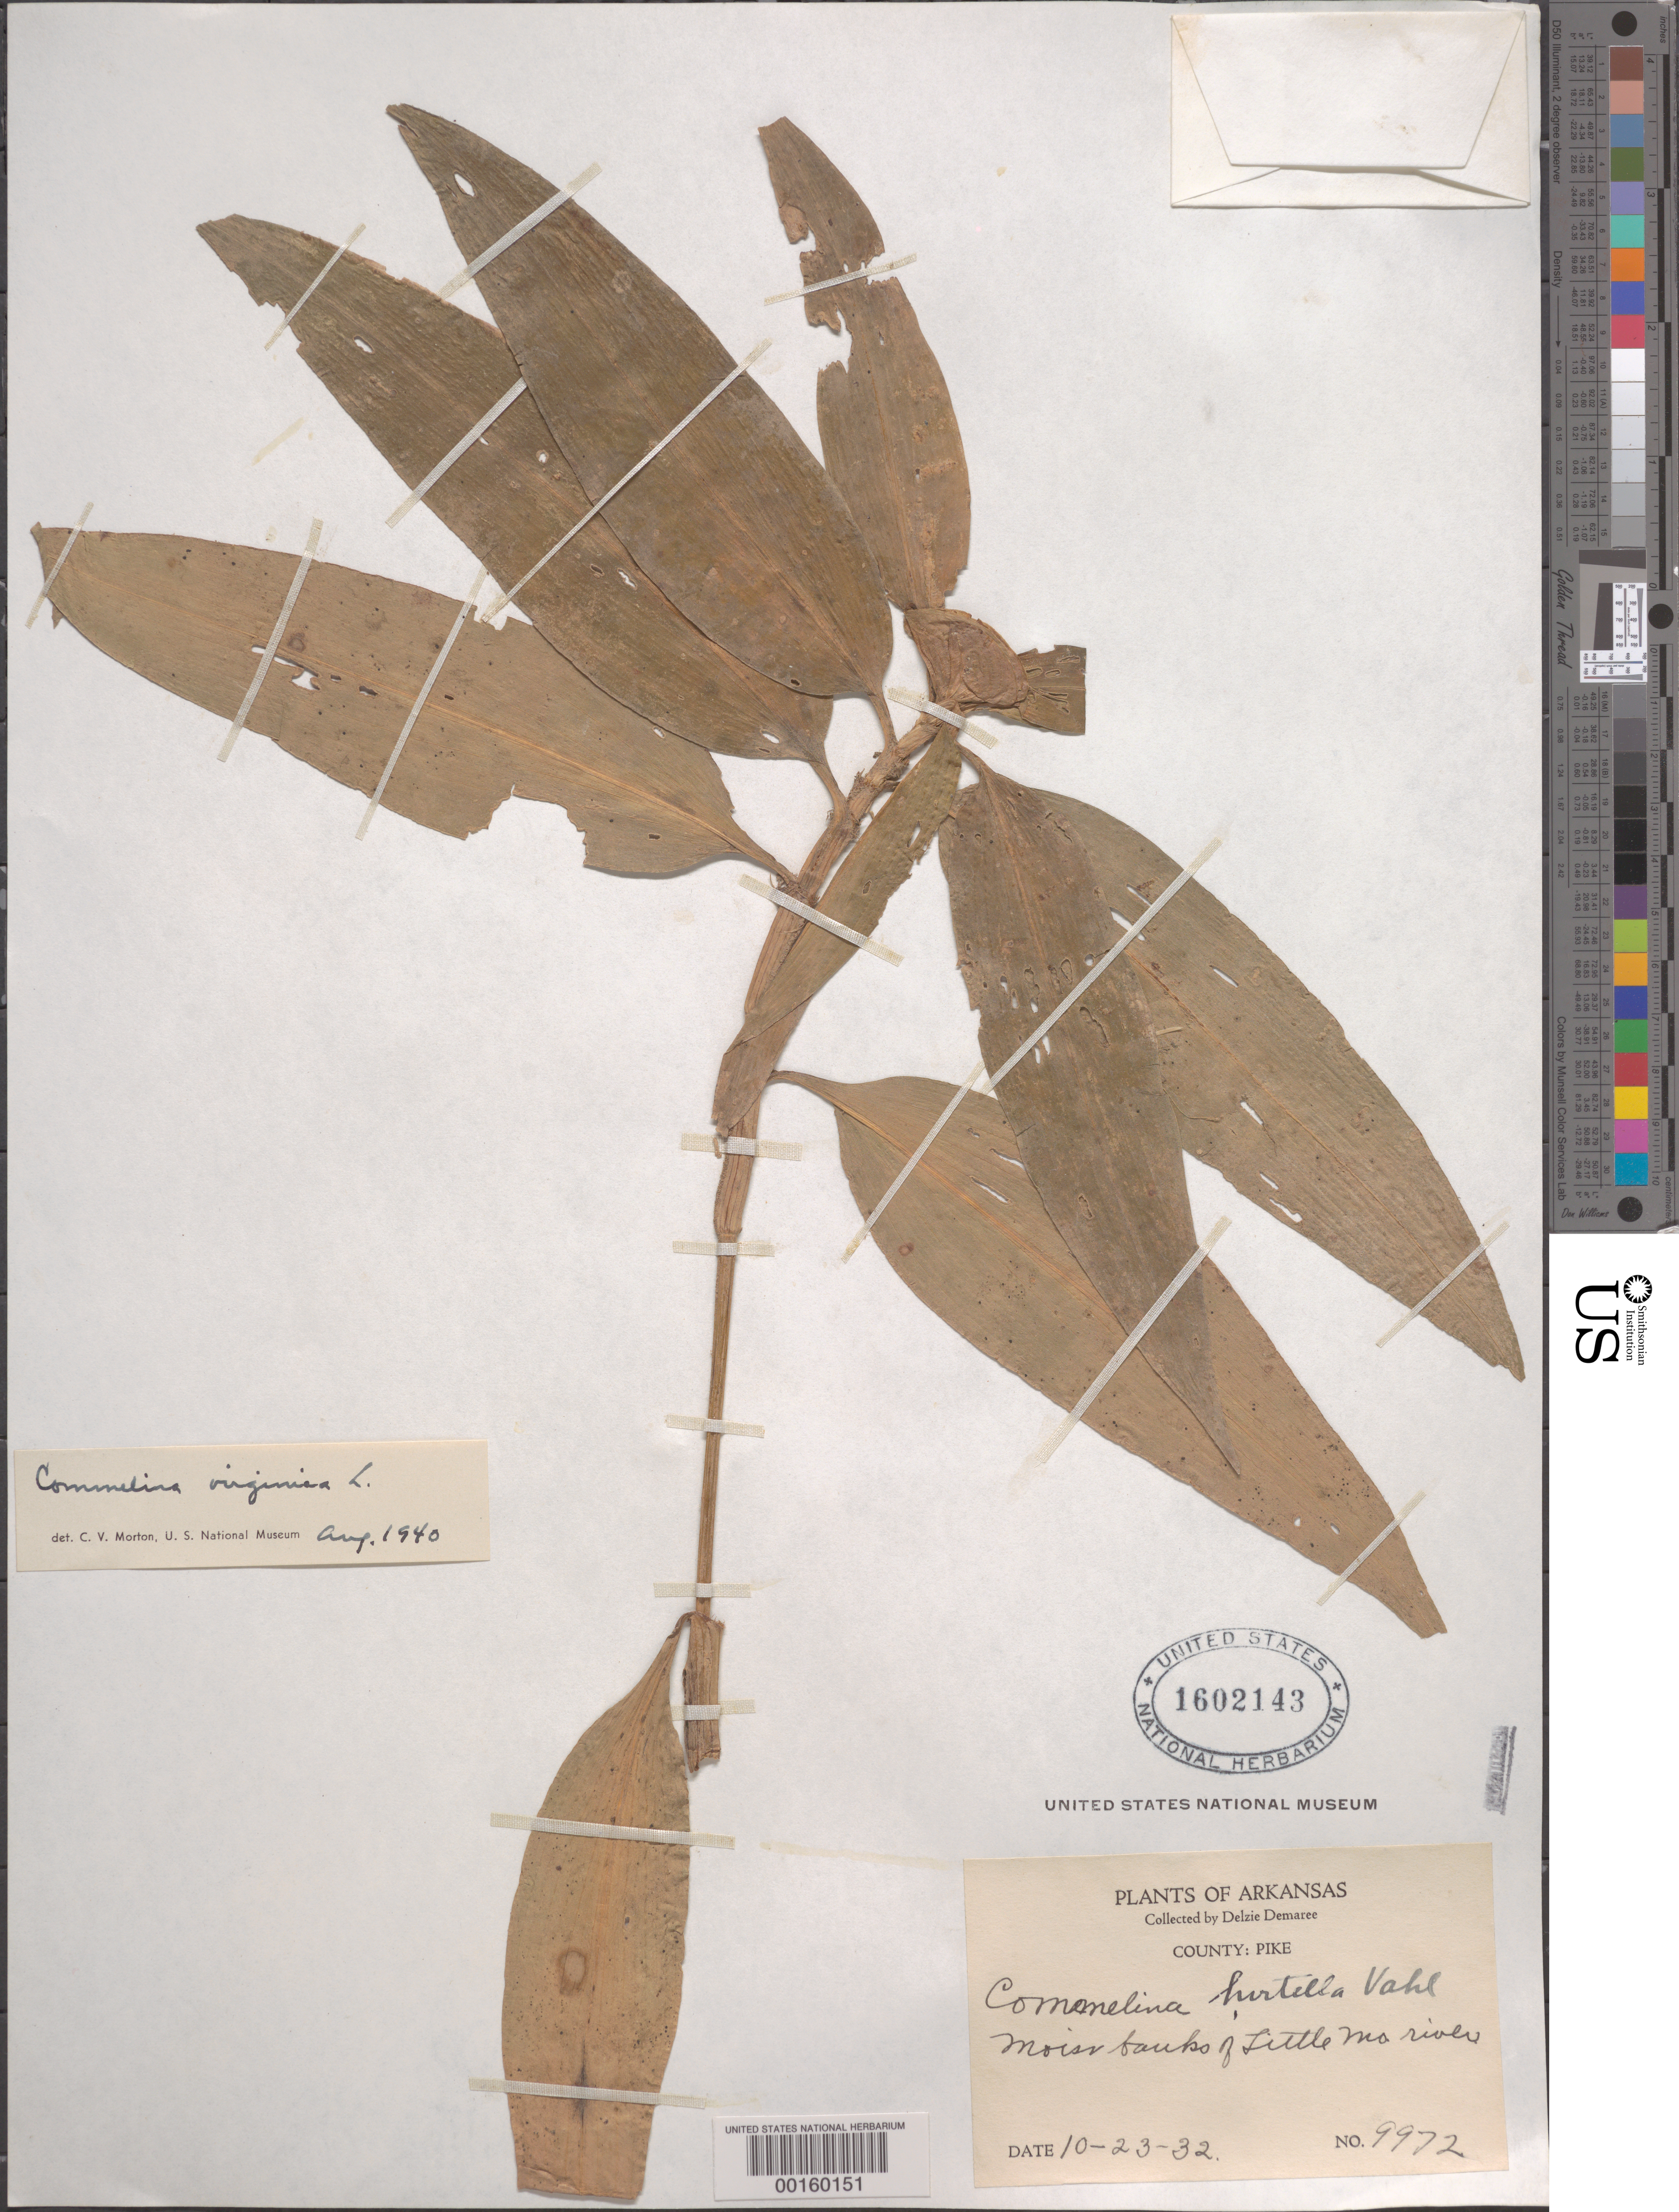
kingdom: Plantae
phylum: Tracheophyta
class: Liliopsida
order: Commelinales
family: Commelinaceae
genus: Commelina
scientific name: Commelina virginica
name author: L.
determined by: Morton, C. V.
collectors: D. Demaree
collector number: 9972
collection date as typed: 23 Oct 1932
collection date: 1932-10-23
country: United States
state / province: Arkansas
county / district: Pike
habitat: Moist banks of the little mo. river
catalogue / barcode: US 1602143